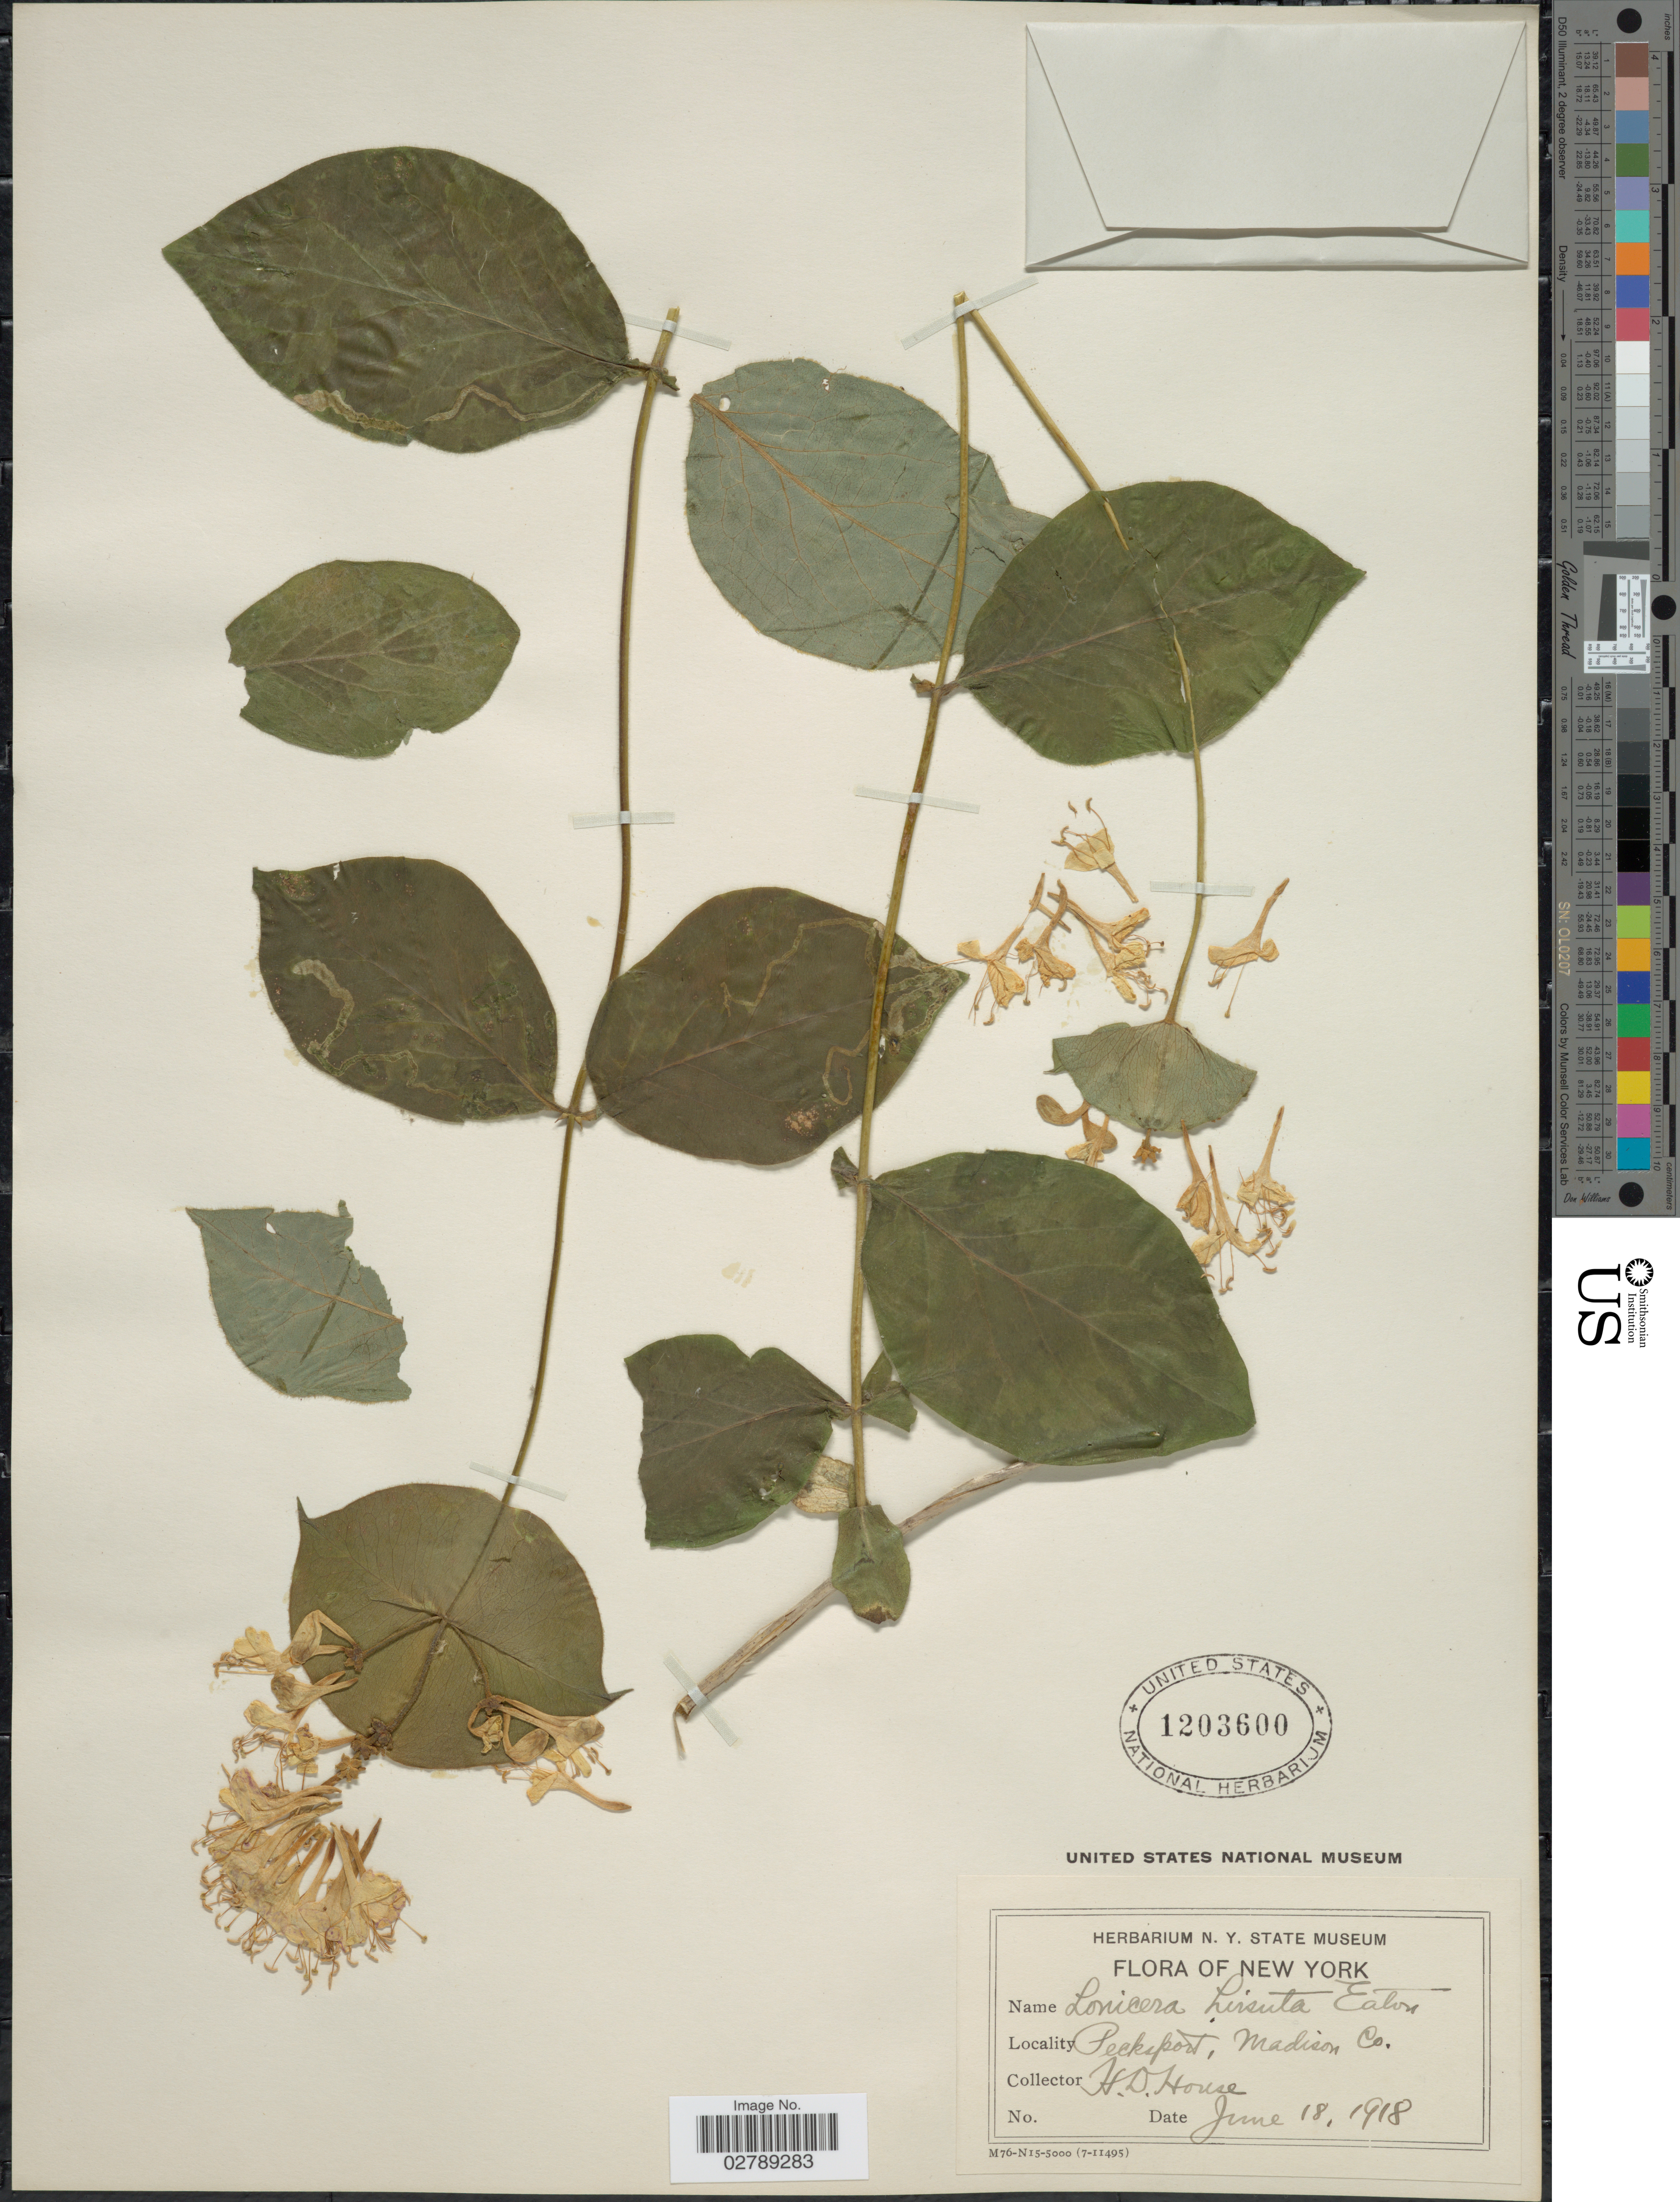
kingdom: Plantae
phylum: Tracheophyta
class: Magnoliopsida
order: Dipsacales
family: Caprifoliaceae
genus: Lonicera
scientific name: Lonicera hirsuta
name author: Eaton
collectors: H. D. House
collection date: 1918-06-18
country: United States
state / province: New York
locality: Pecksport, Madison Co.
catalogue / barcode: US 1203600